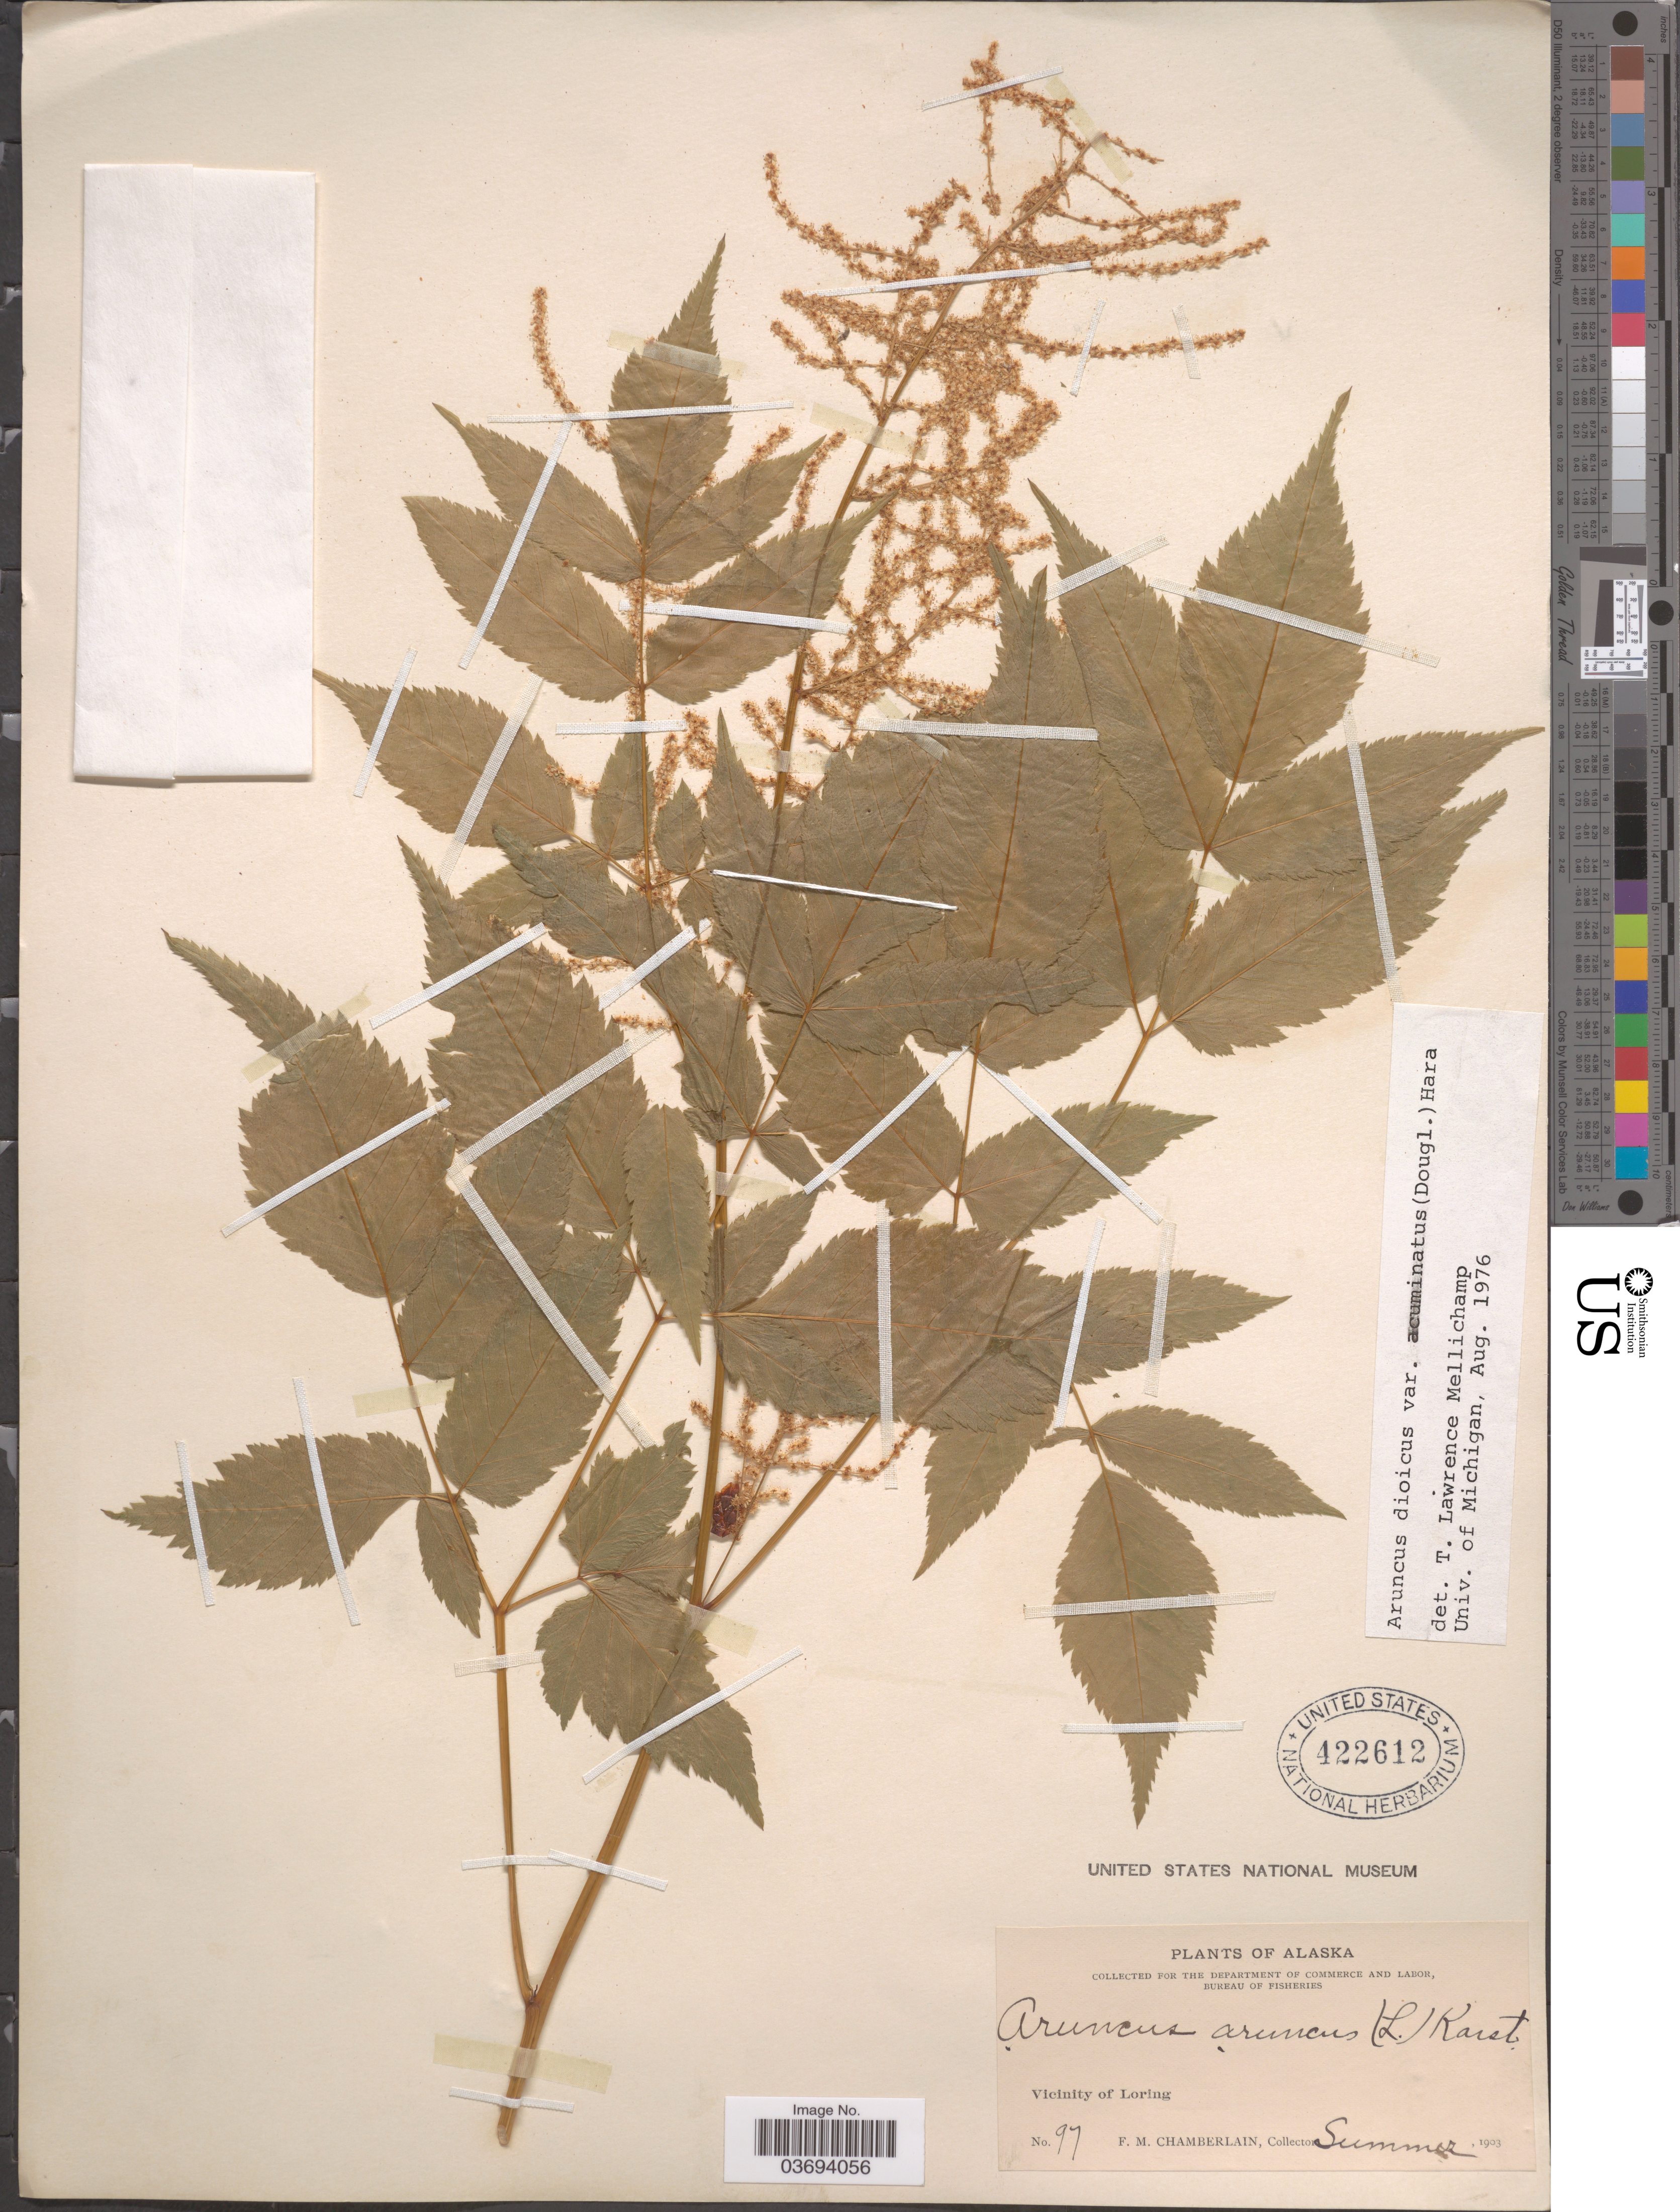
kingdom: Plantae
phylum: Tracheophyta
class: Magnoliopsida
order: Rosales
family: Rosaceae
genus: Aruncus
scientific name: Aruncus dioicus var. acuminatus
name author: (Rydb.) H. Hara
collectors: F. Chamberlain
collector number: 97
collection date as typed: Summer 1903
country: United States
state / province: Alaska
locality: Vicinity of Loring.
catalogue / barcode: US 422612